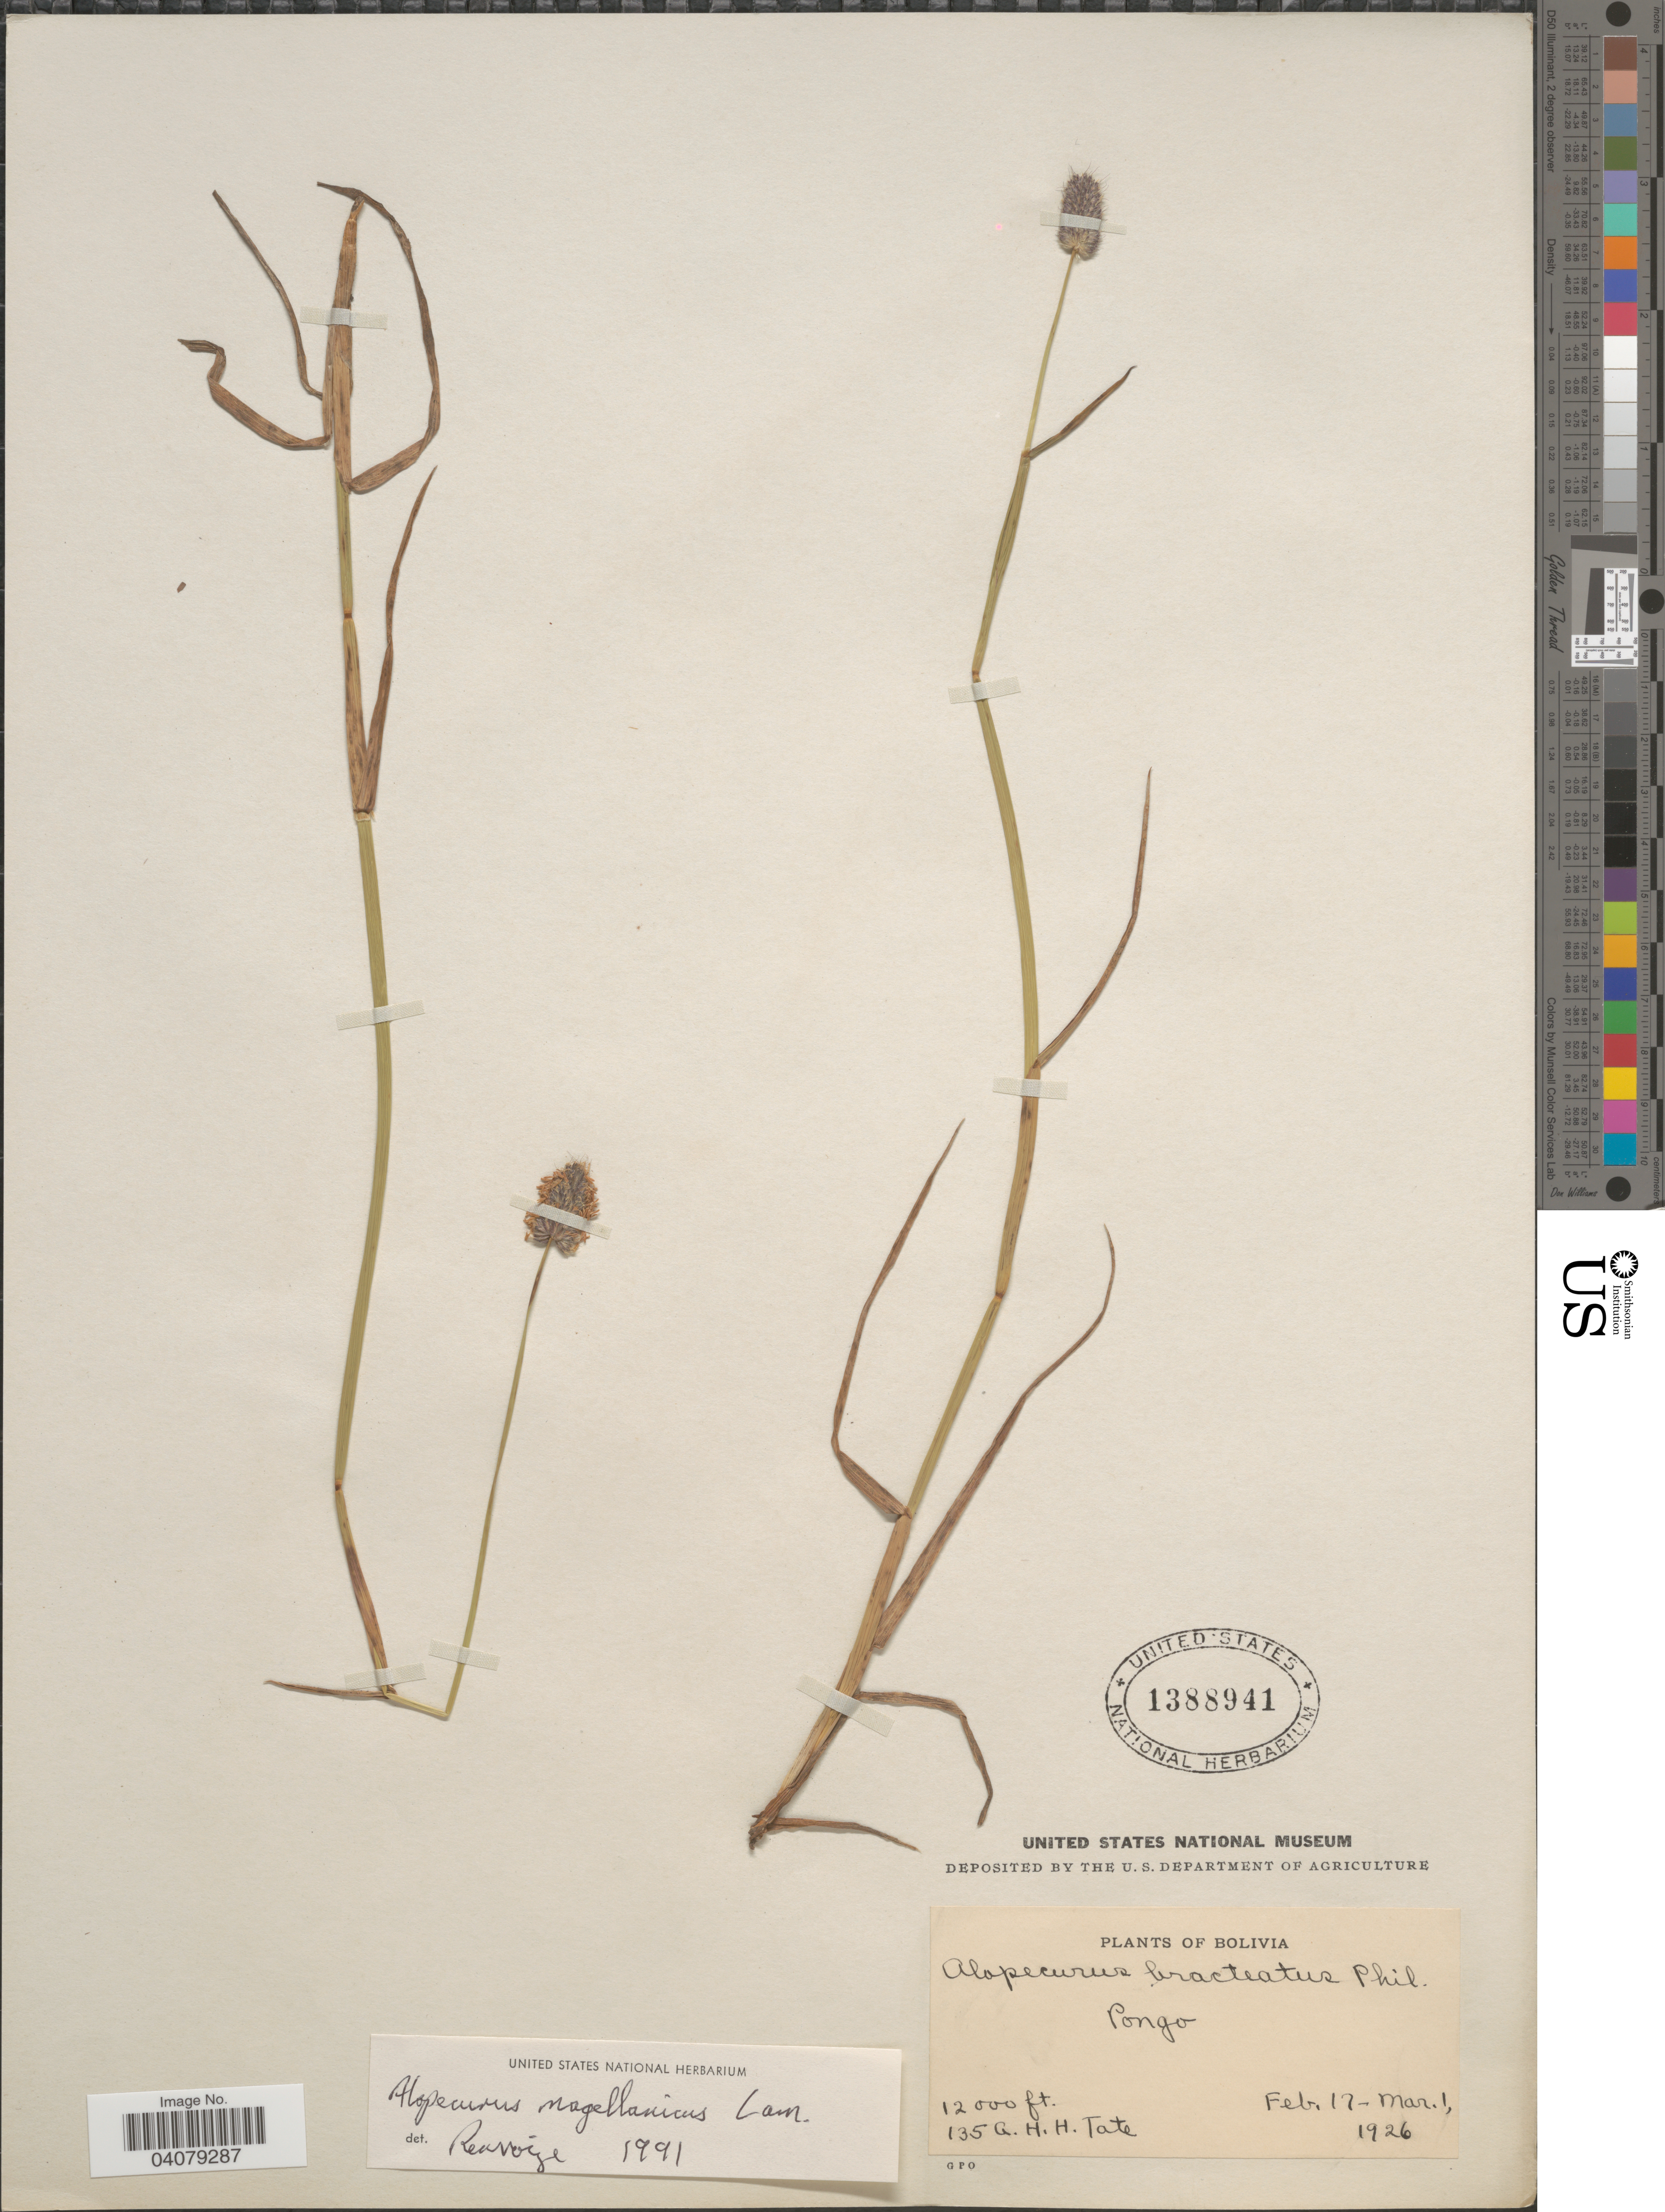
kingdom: Plantae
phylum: Tracheophyta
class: Liliopsida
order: Poales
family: Poaceae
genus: Alopecurus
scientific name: Alopecurus magellanicus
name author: Lam.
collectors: G. H. H.Tate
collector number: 135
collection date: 1926-02-17/1926-03-01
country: Bolivia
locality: Pongo.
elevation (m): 3658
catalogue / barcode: US 1388941